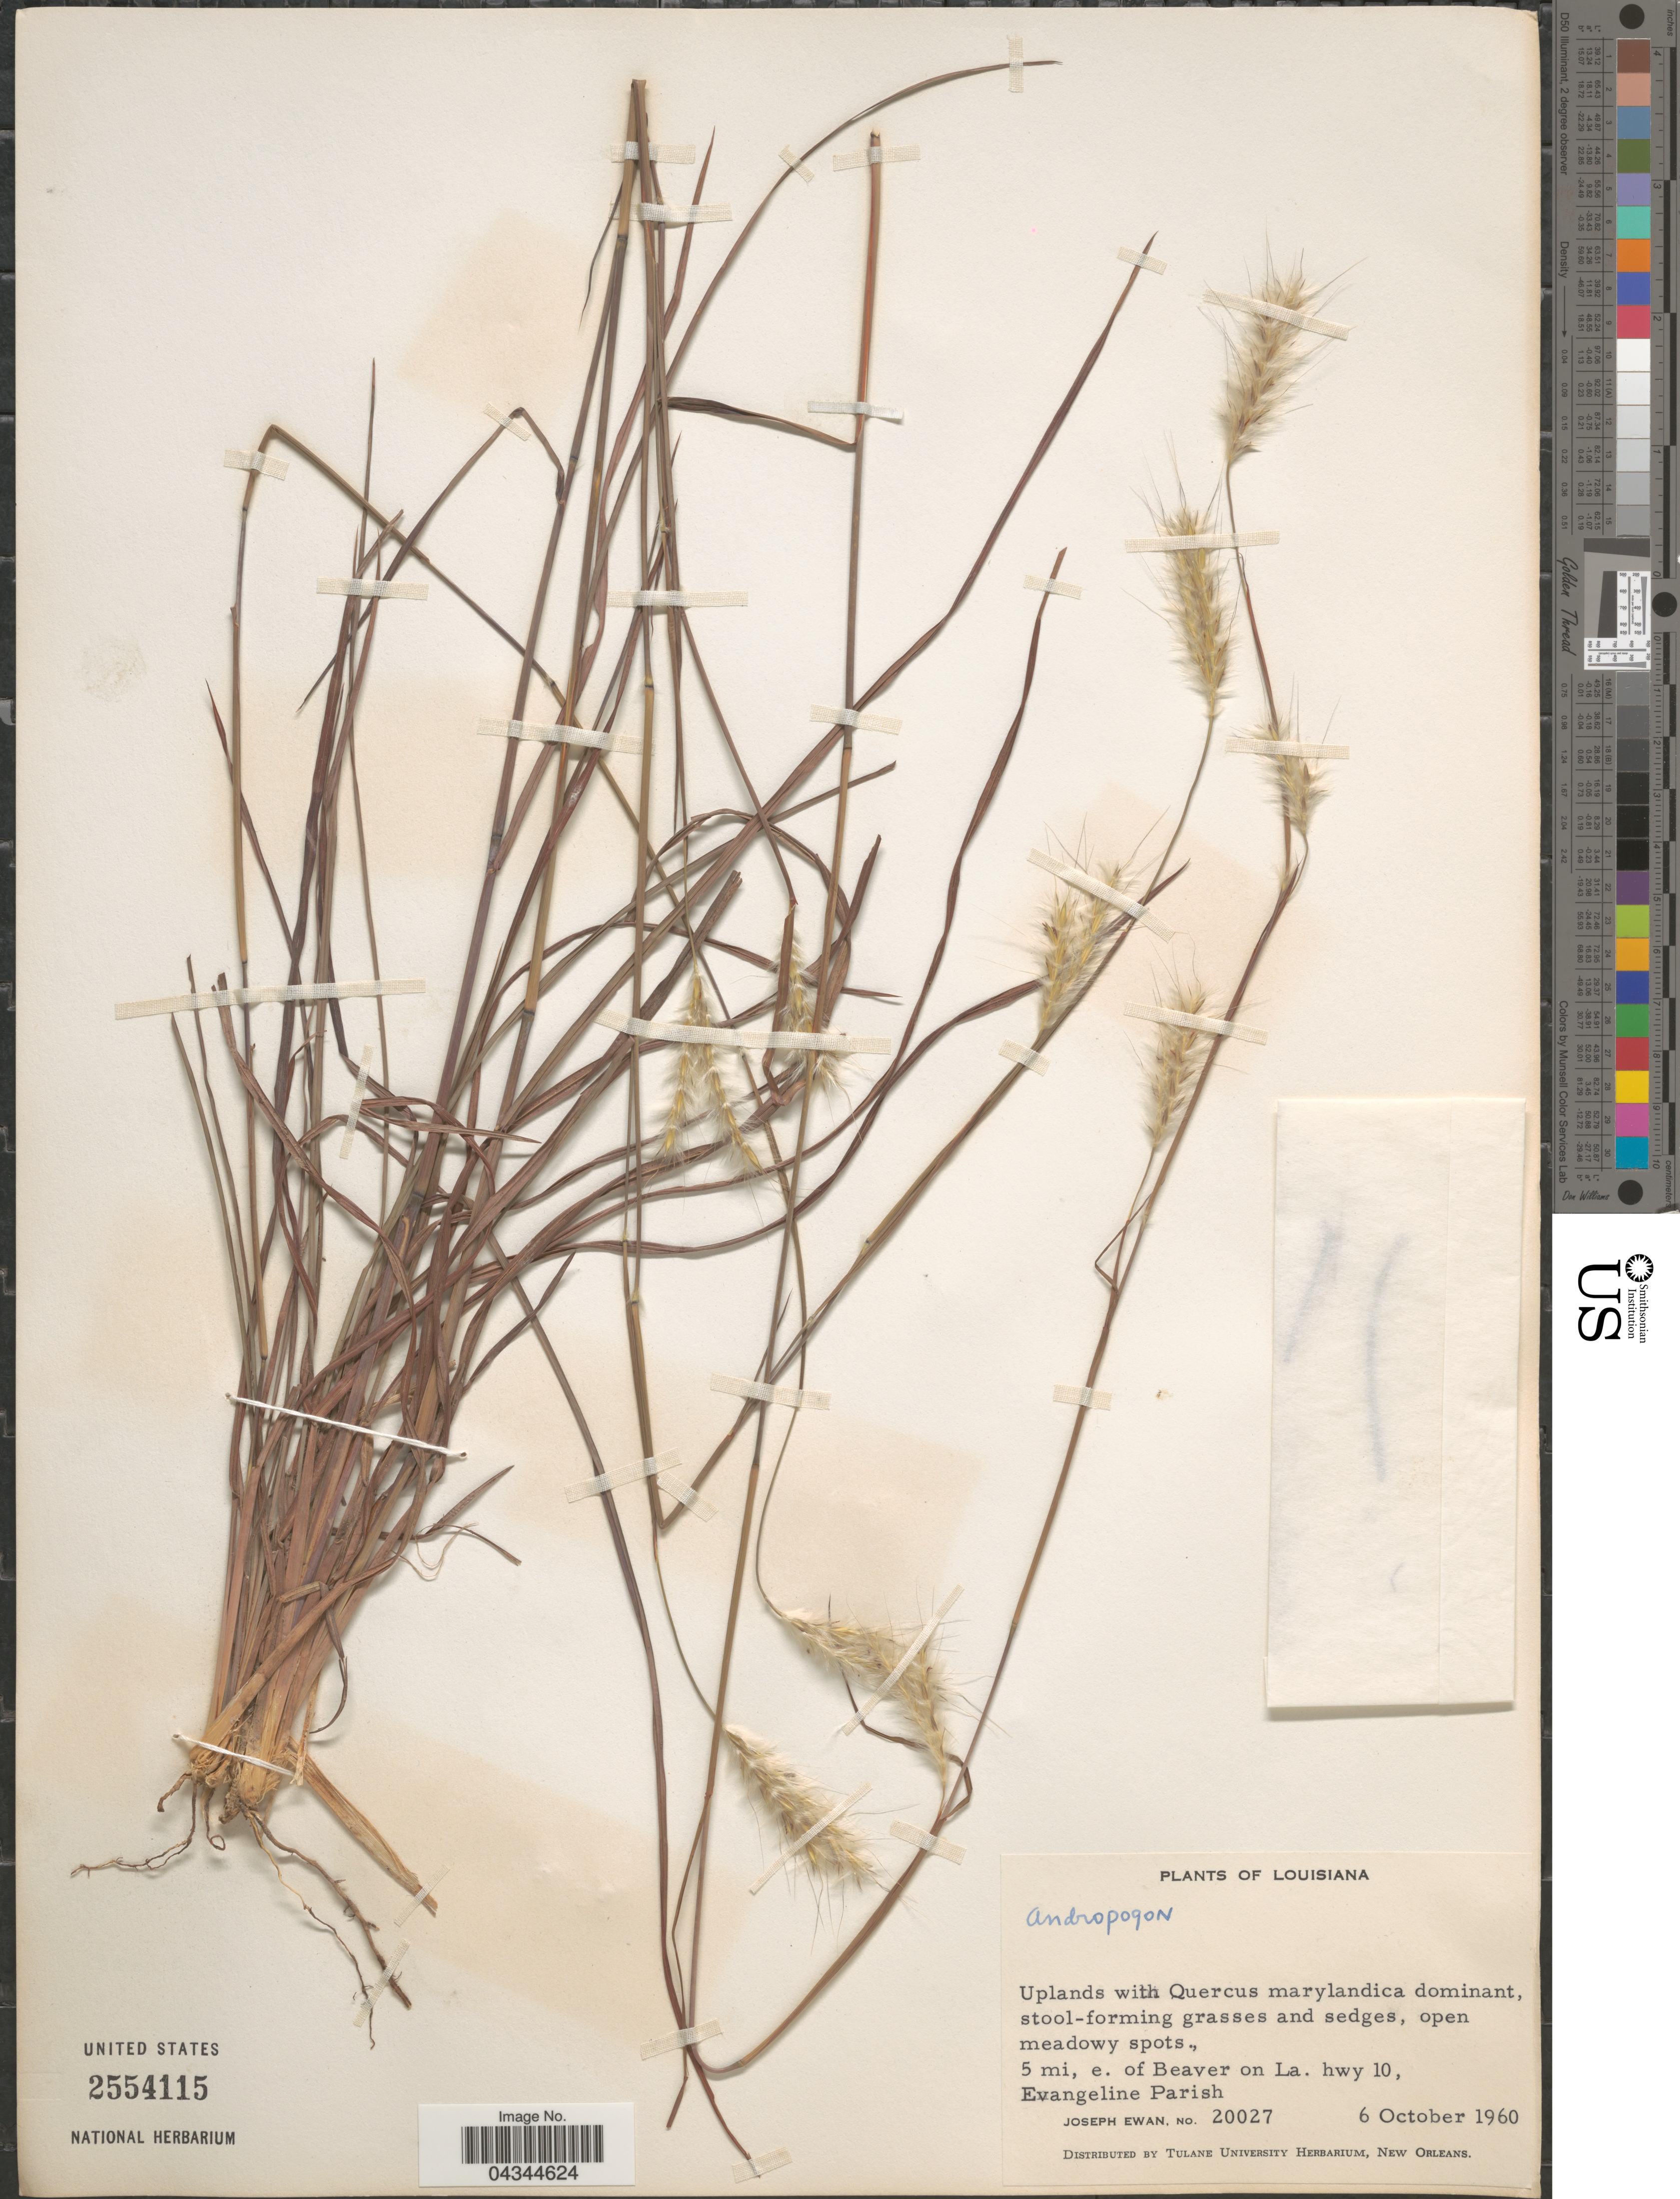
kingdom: Plantae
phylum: Tracheophyta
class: Liliopsida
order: Poales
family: Poaceae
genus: Andropogon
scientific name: Andropogon sp.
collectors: J. A. Ewan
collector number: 20027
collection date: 1960-10-06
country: United States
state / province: Louisiana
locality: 5 mi, e. of Beaver on La. hwy 10, Evangeline Parish.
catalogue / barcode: US 2554115